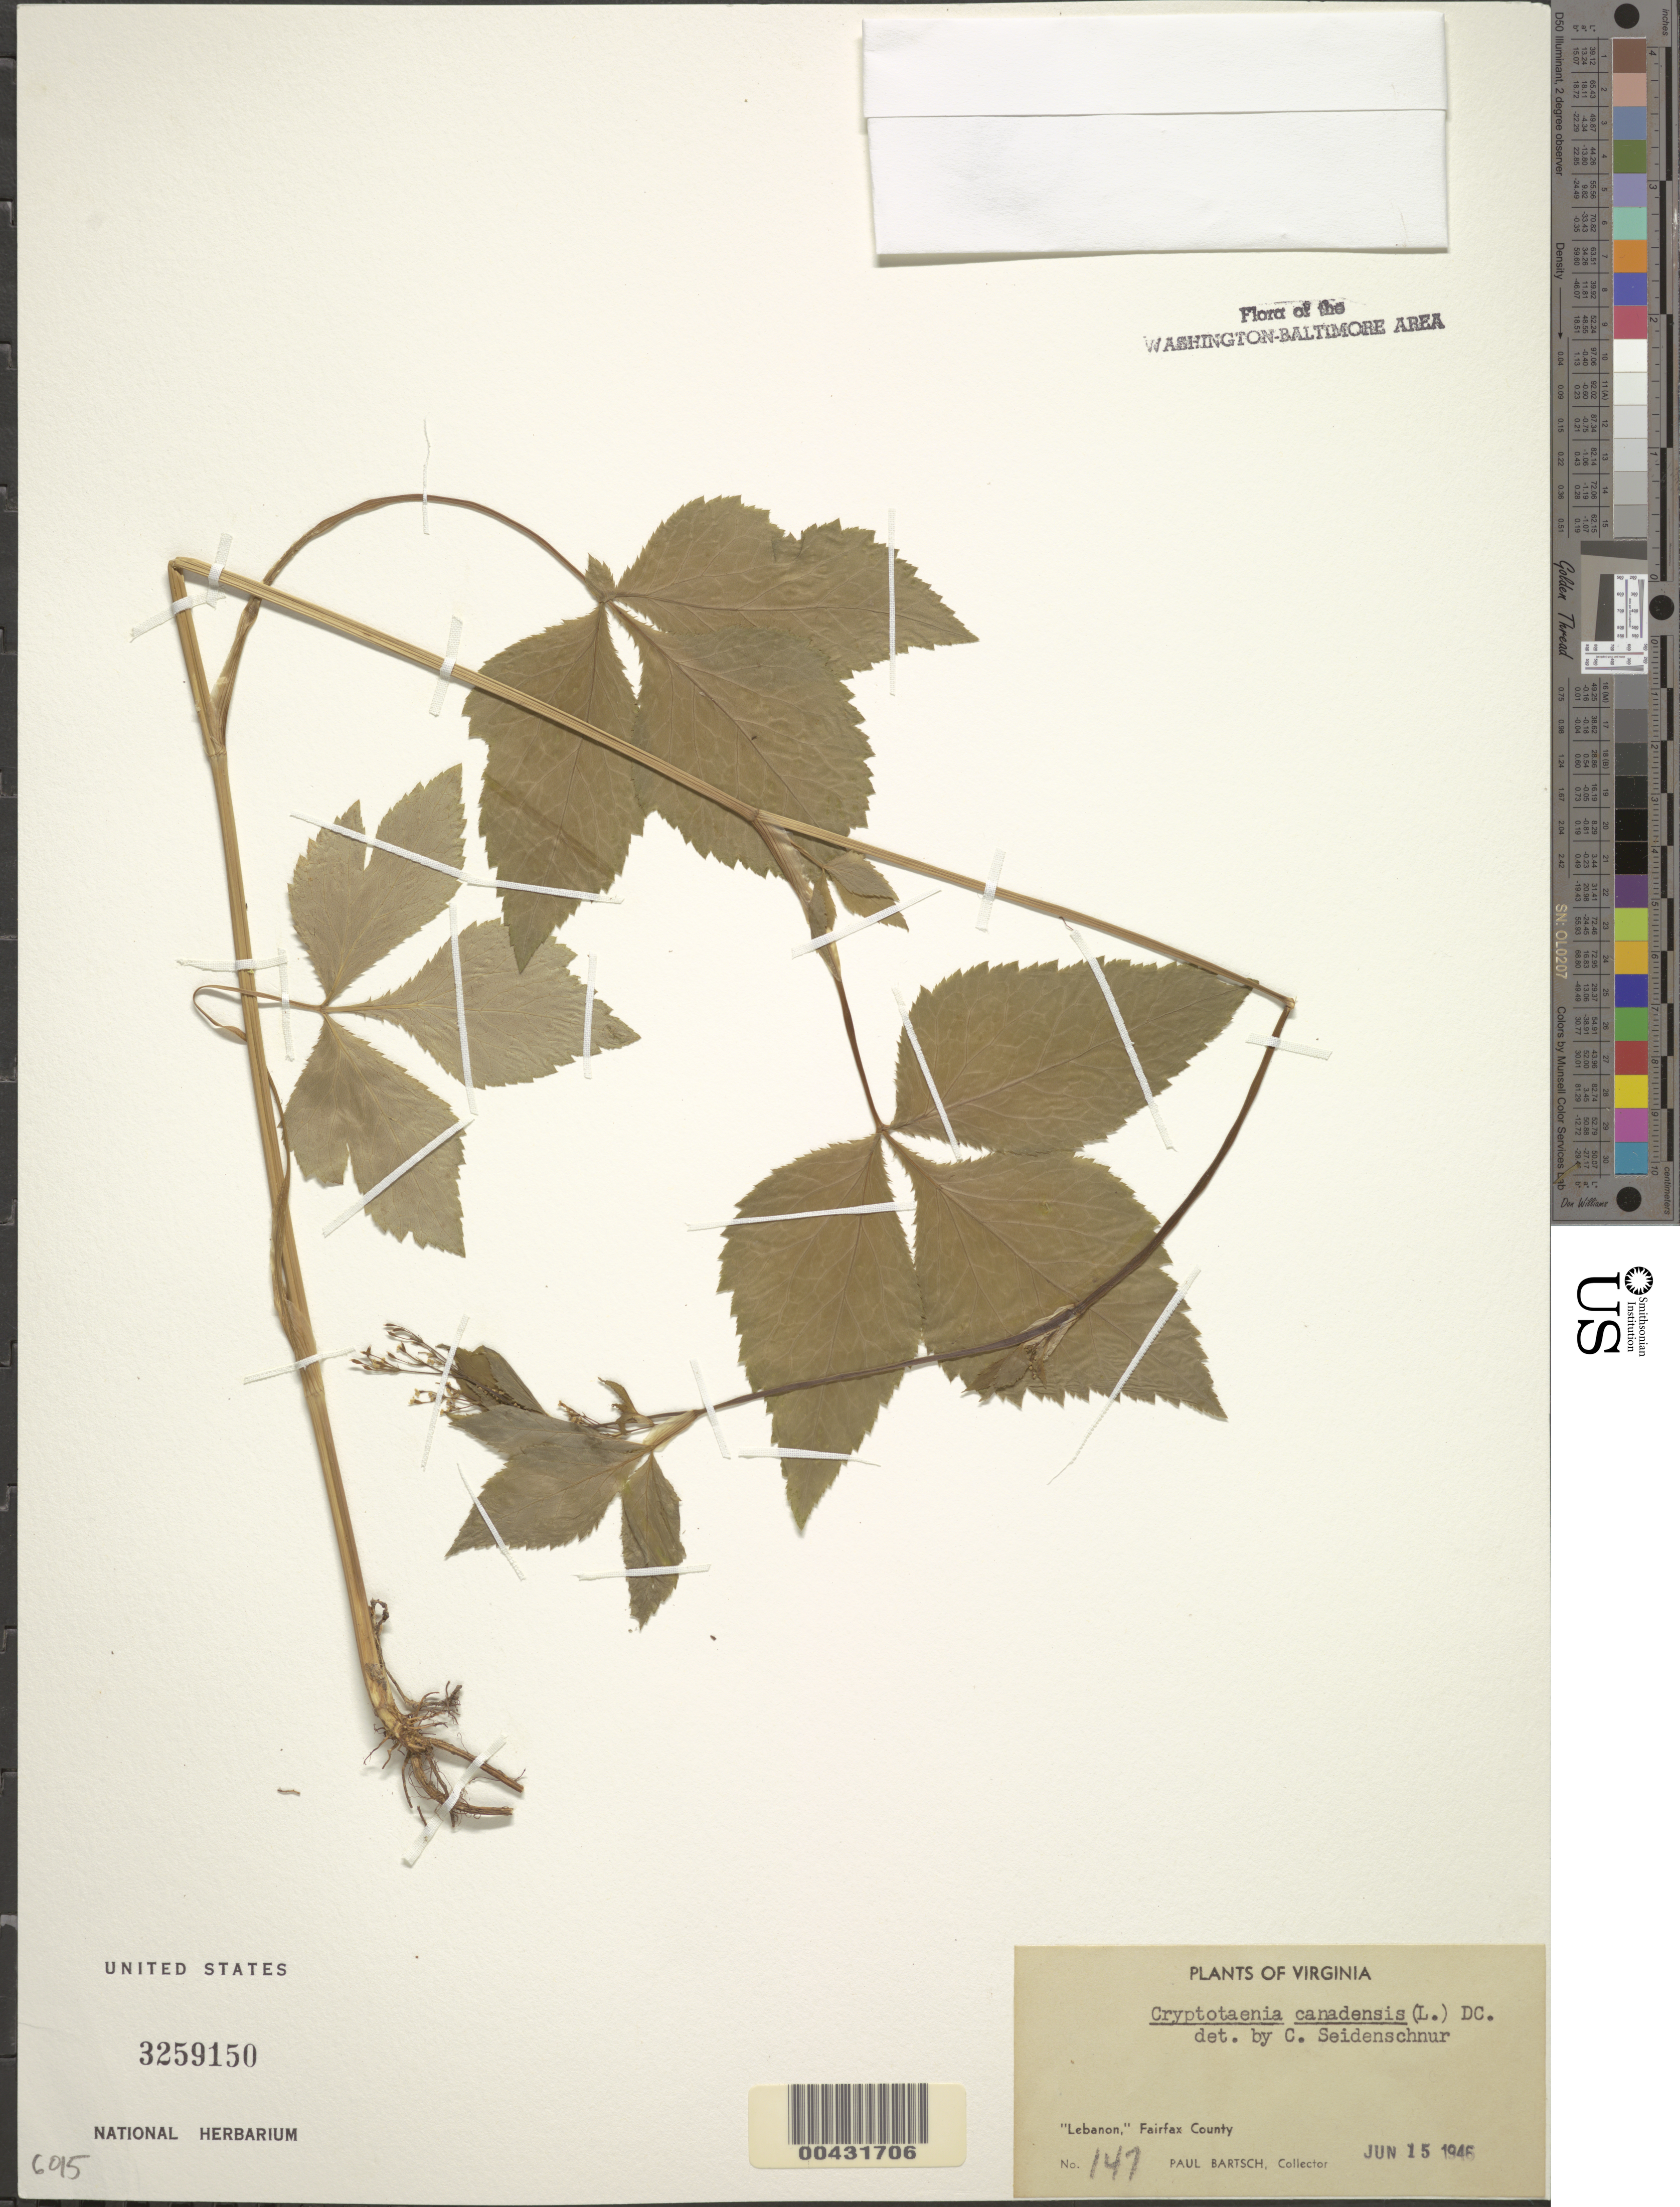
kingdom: Plantae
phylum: Tracheophyta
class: Magnoliopsida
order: Apiales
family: Apiaceae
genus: Cryptotaenia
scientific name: Cryptotaenia canadensis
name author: (L.) DC.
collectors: P. Bartsch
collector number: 147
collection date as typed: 15 Jun 1946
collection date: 1946-06-15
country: United States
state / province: Virginia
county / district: Fairfax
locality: Lebanon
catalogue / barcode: US 3259150